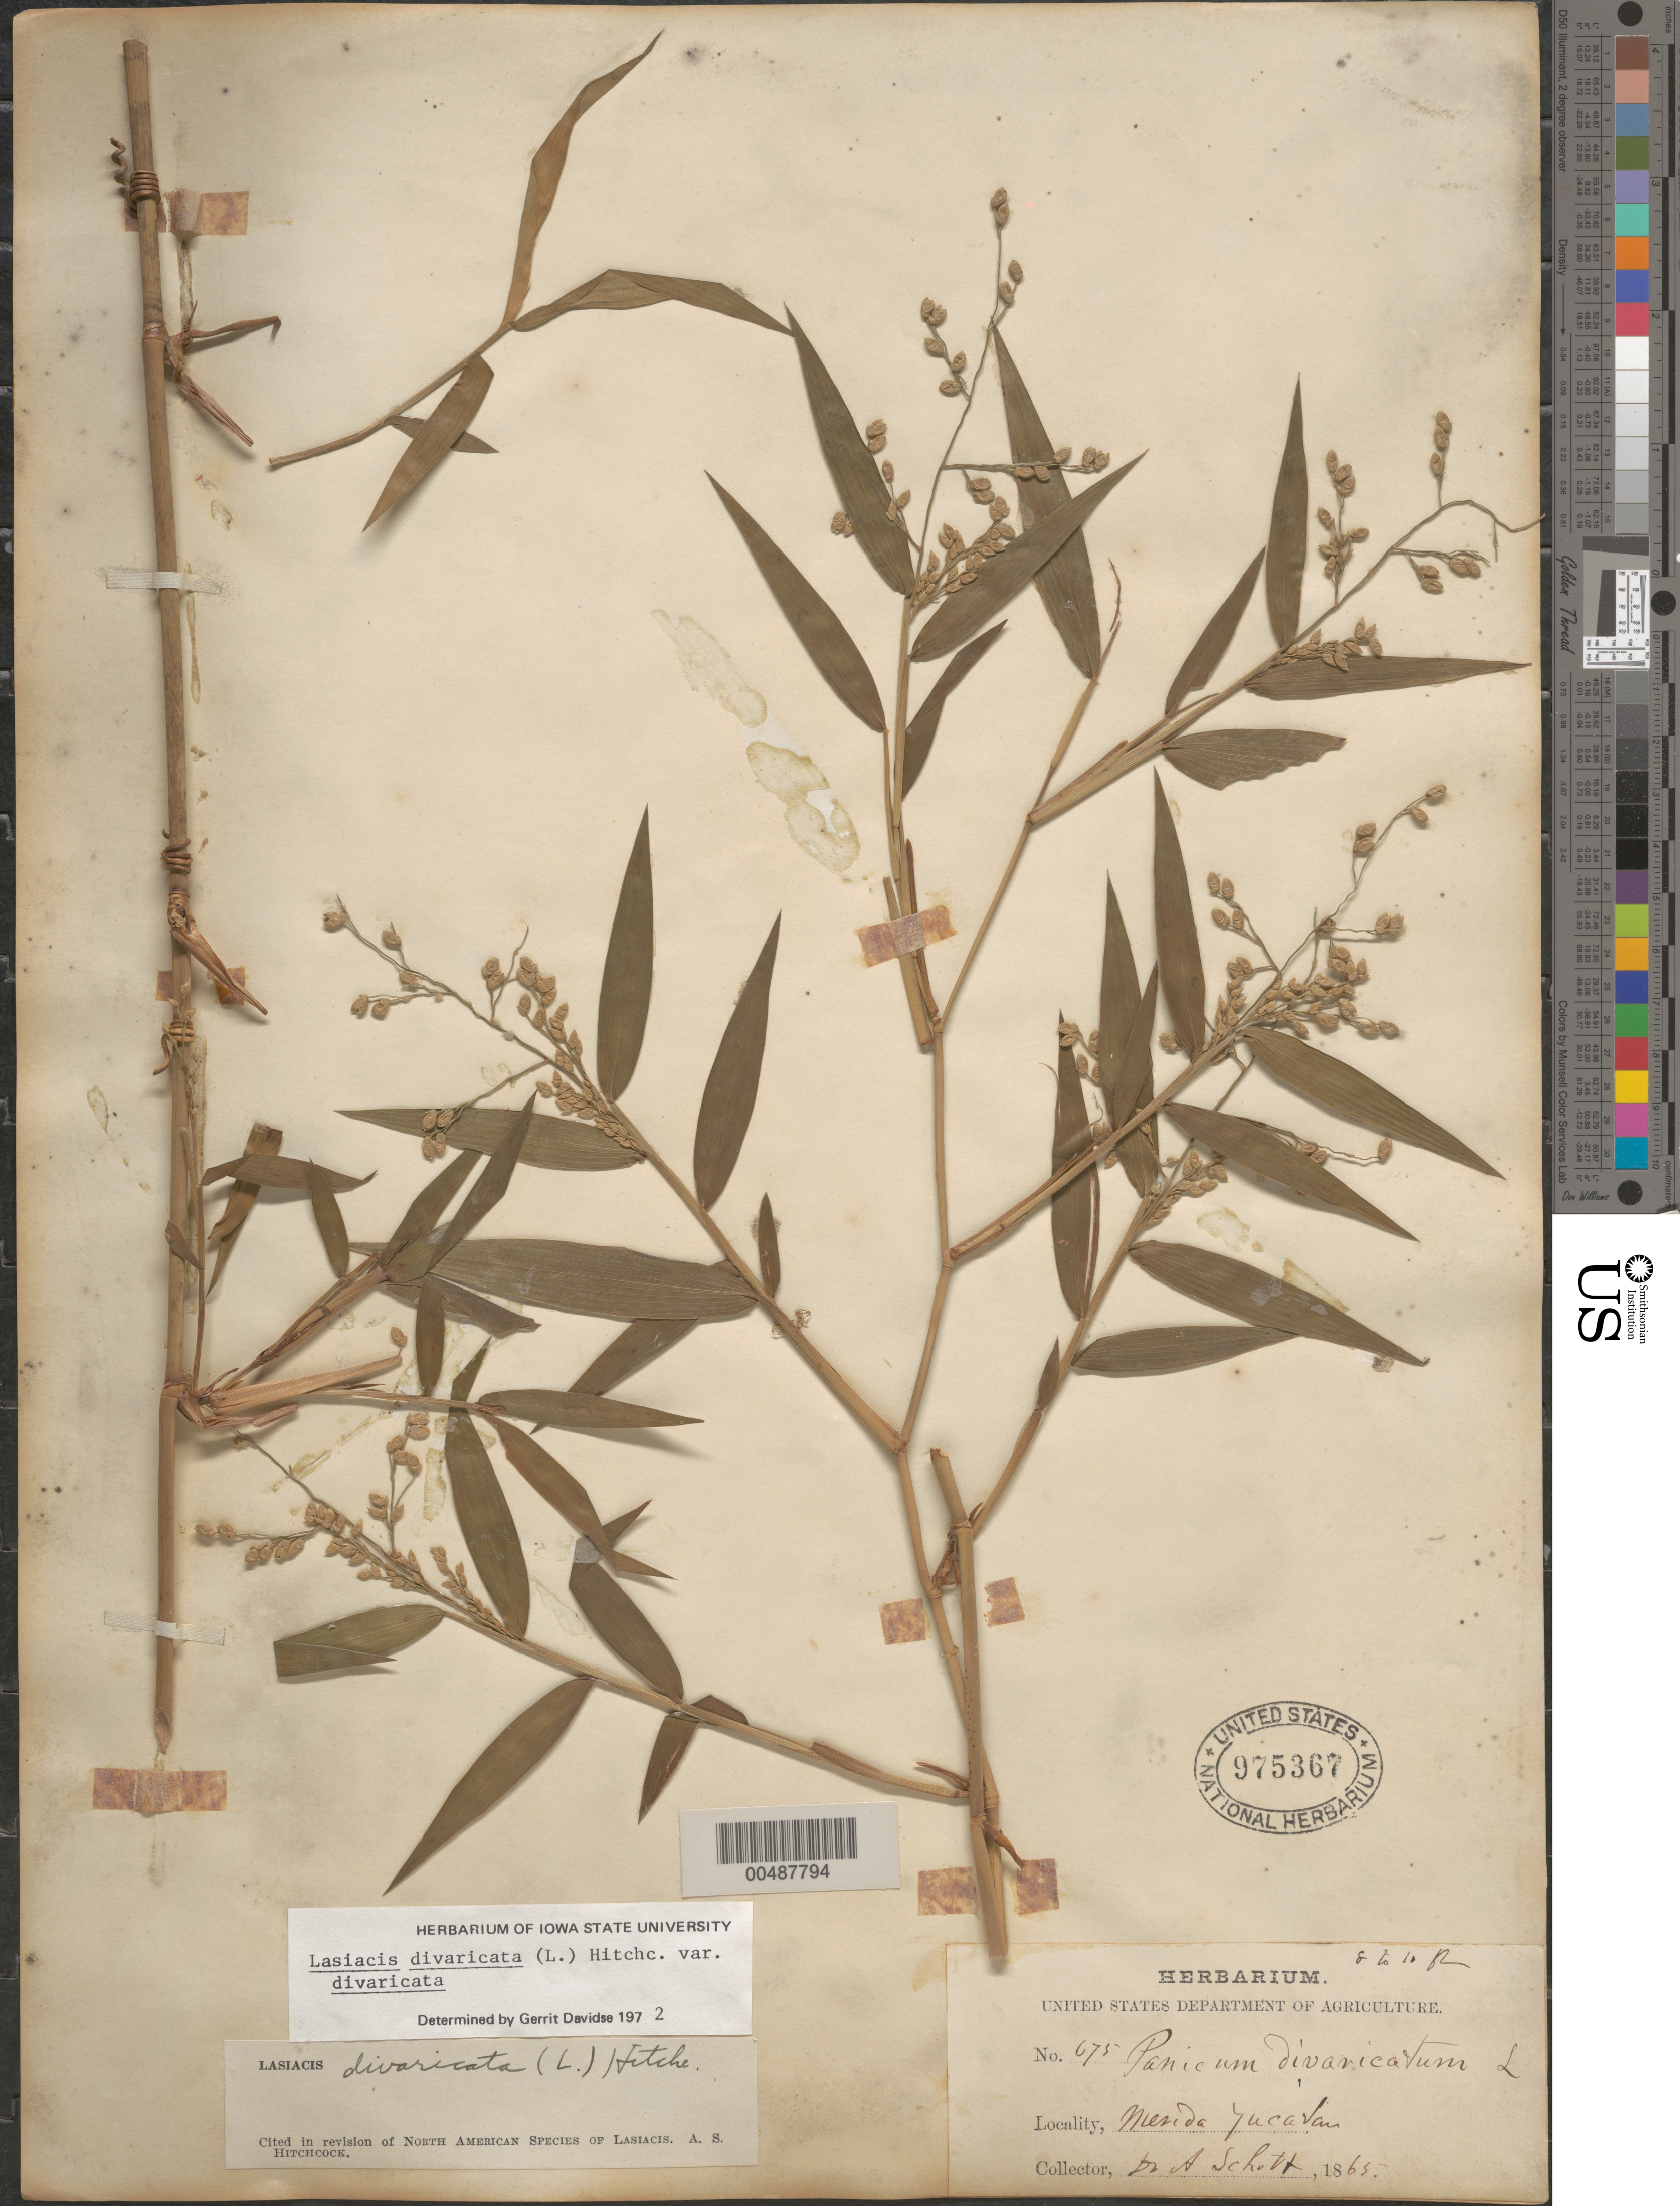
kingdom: Plantae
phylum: Tracheophyta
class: Liliopsida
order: Poales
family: Poaceae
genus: Lasiacis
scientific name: Lasiacis divaricata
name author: (L.) Hitchc.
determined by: Davidse, Gerrit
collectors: A. C. V. Schott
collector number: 675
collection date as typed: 1865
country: Mexico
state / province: Yucatan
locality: Merida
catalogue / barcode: US 975367